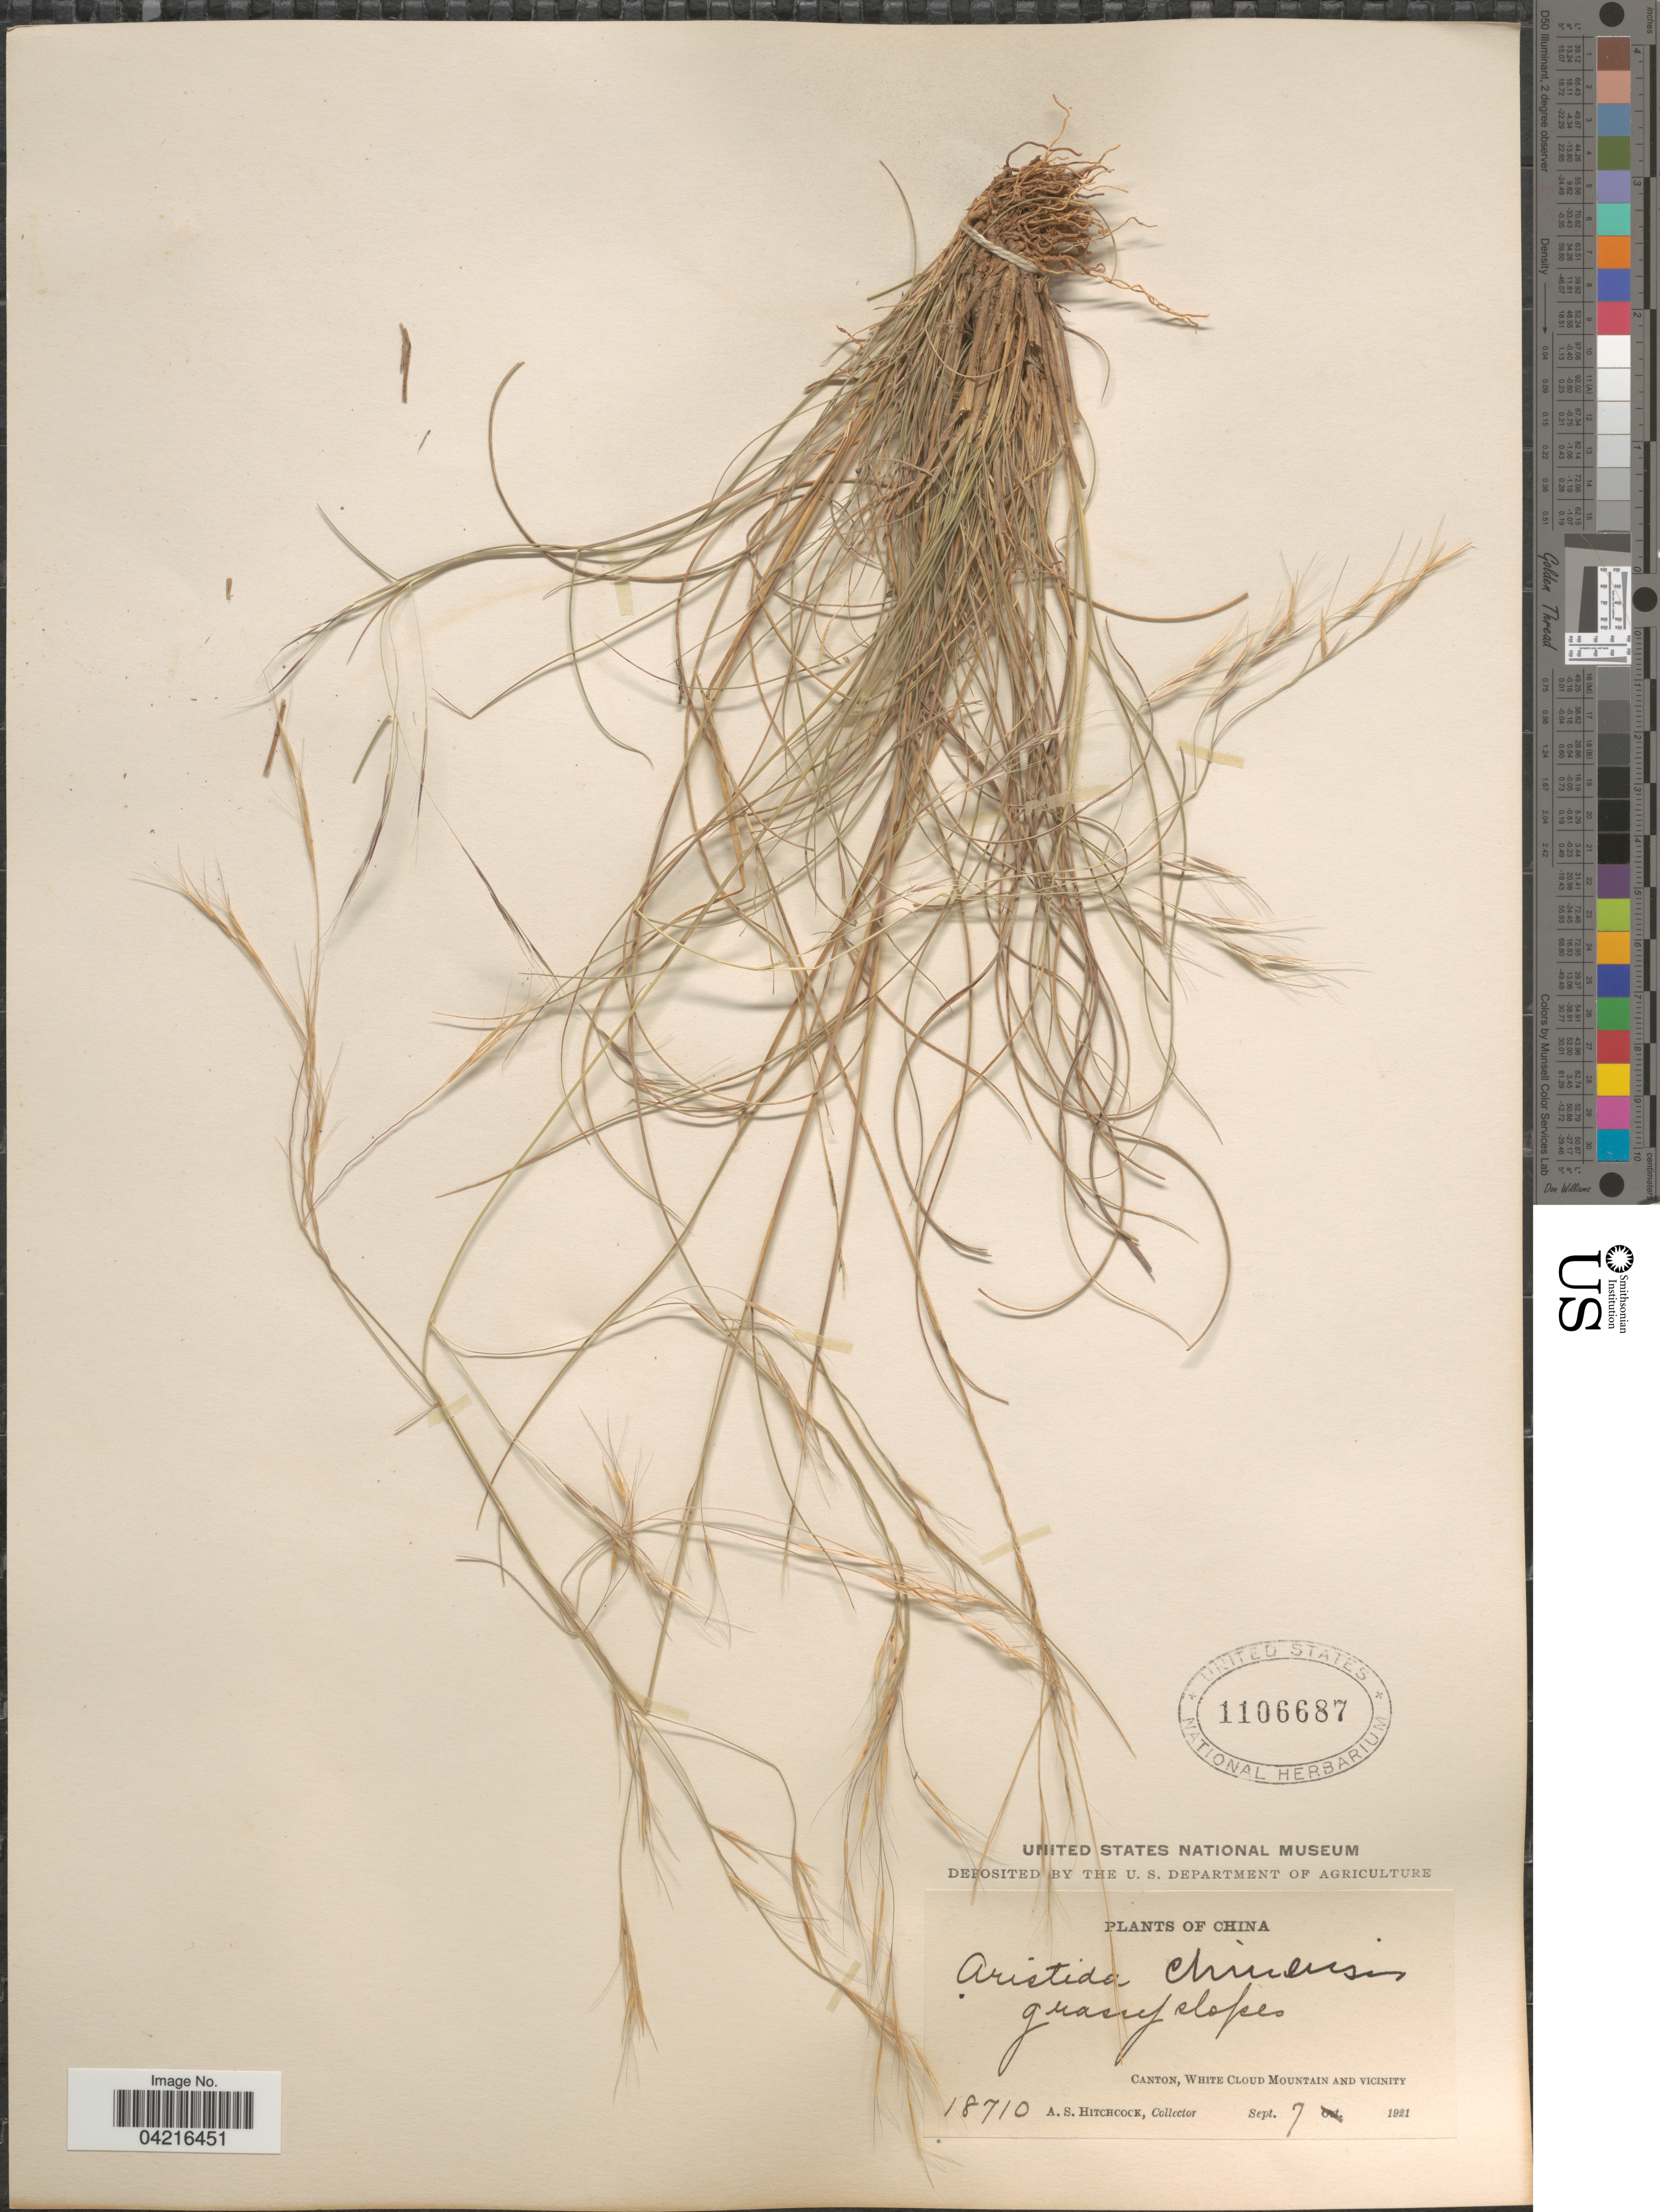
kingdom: Plantae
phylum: Tracheophyta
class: Liliopsida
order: Poales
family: Poaceae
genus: Aristida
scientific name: Aristida chinensis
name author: Munro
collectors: A. S. Hitchcock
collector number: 18710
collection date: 1921-09-07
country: China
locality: Canton, White Cloud Mountain And Vicinity.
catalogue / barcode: US 1106687